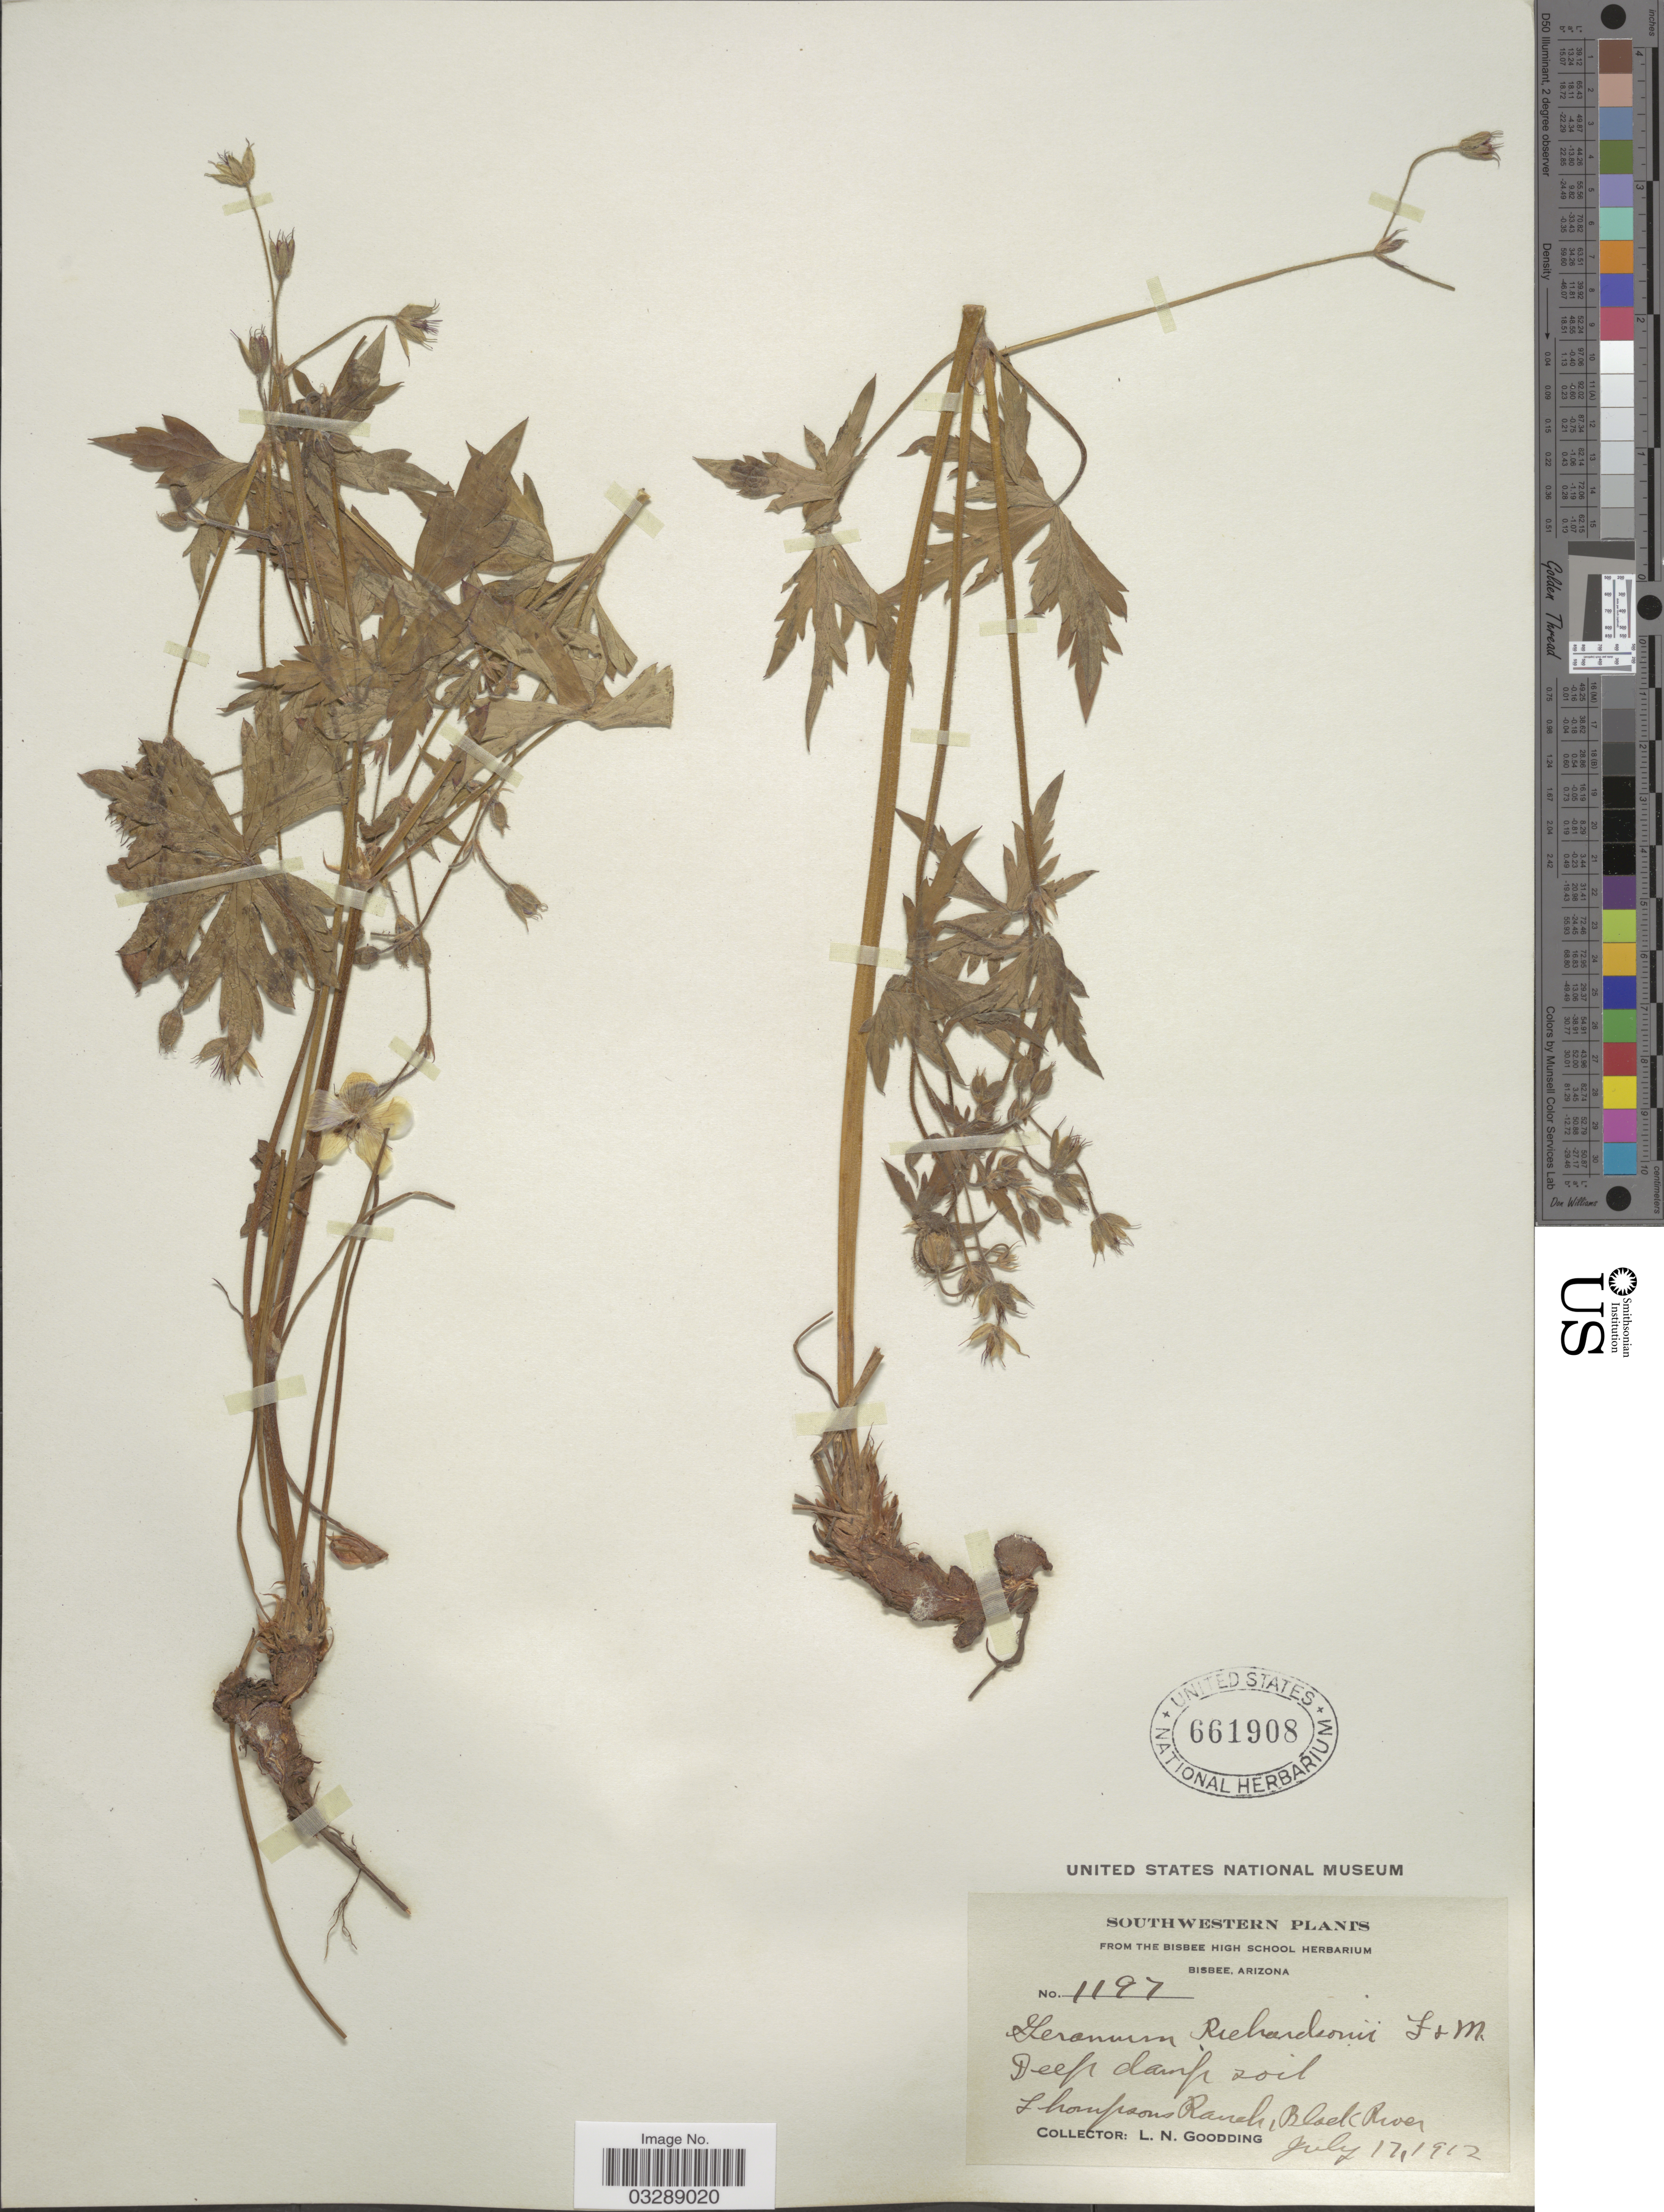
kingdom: Plantae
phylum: Tracheophyta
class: Magnoliopsida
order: Geraniales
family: Geraniaceae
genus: Geranium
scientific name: Geranium richardsonii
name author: Fisch. & Trautv.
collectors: L. N. Goodding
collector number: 1197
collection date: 1912-07-17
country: United States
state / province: Arizona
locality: Southwestern. Thompsons Ranch, Black River.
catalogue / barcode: US 661908